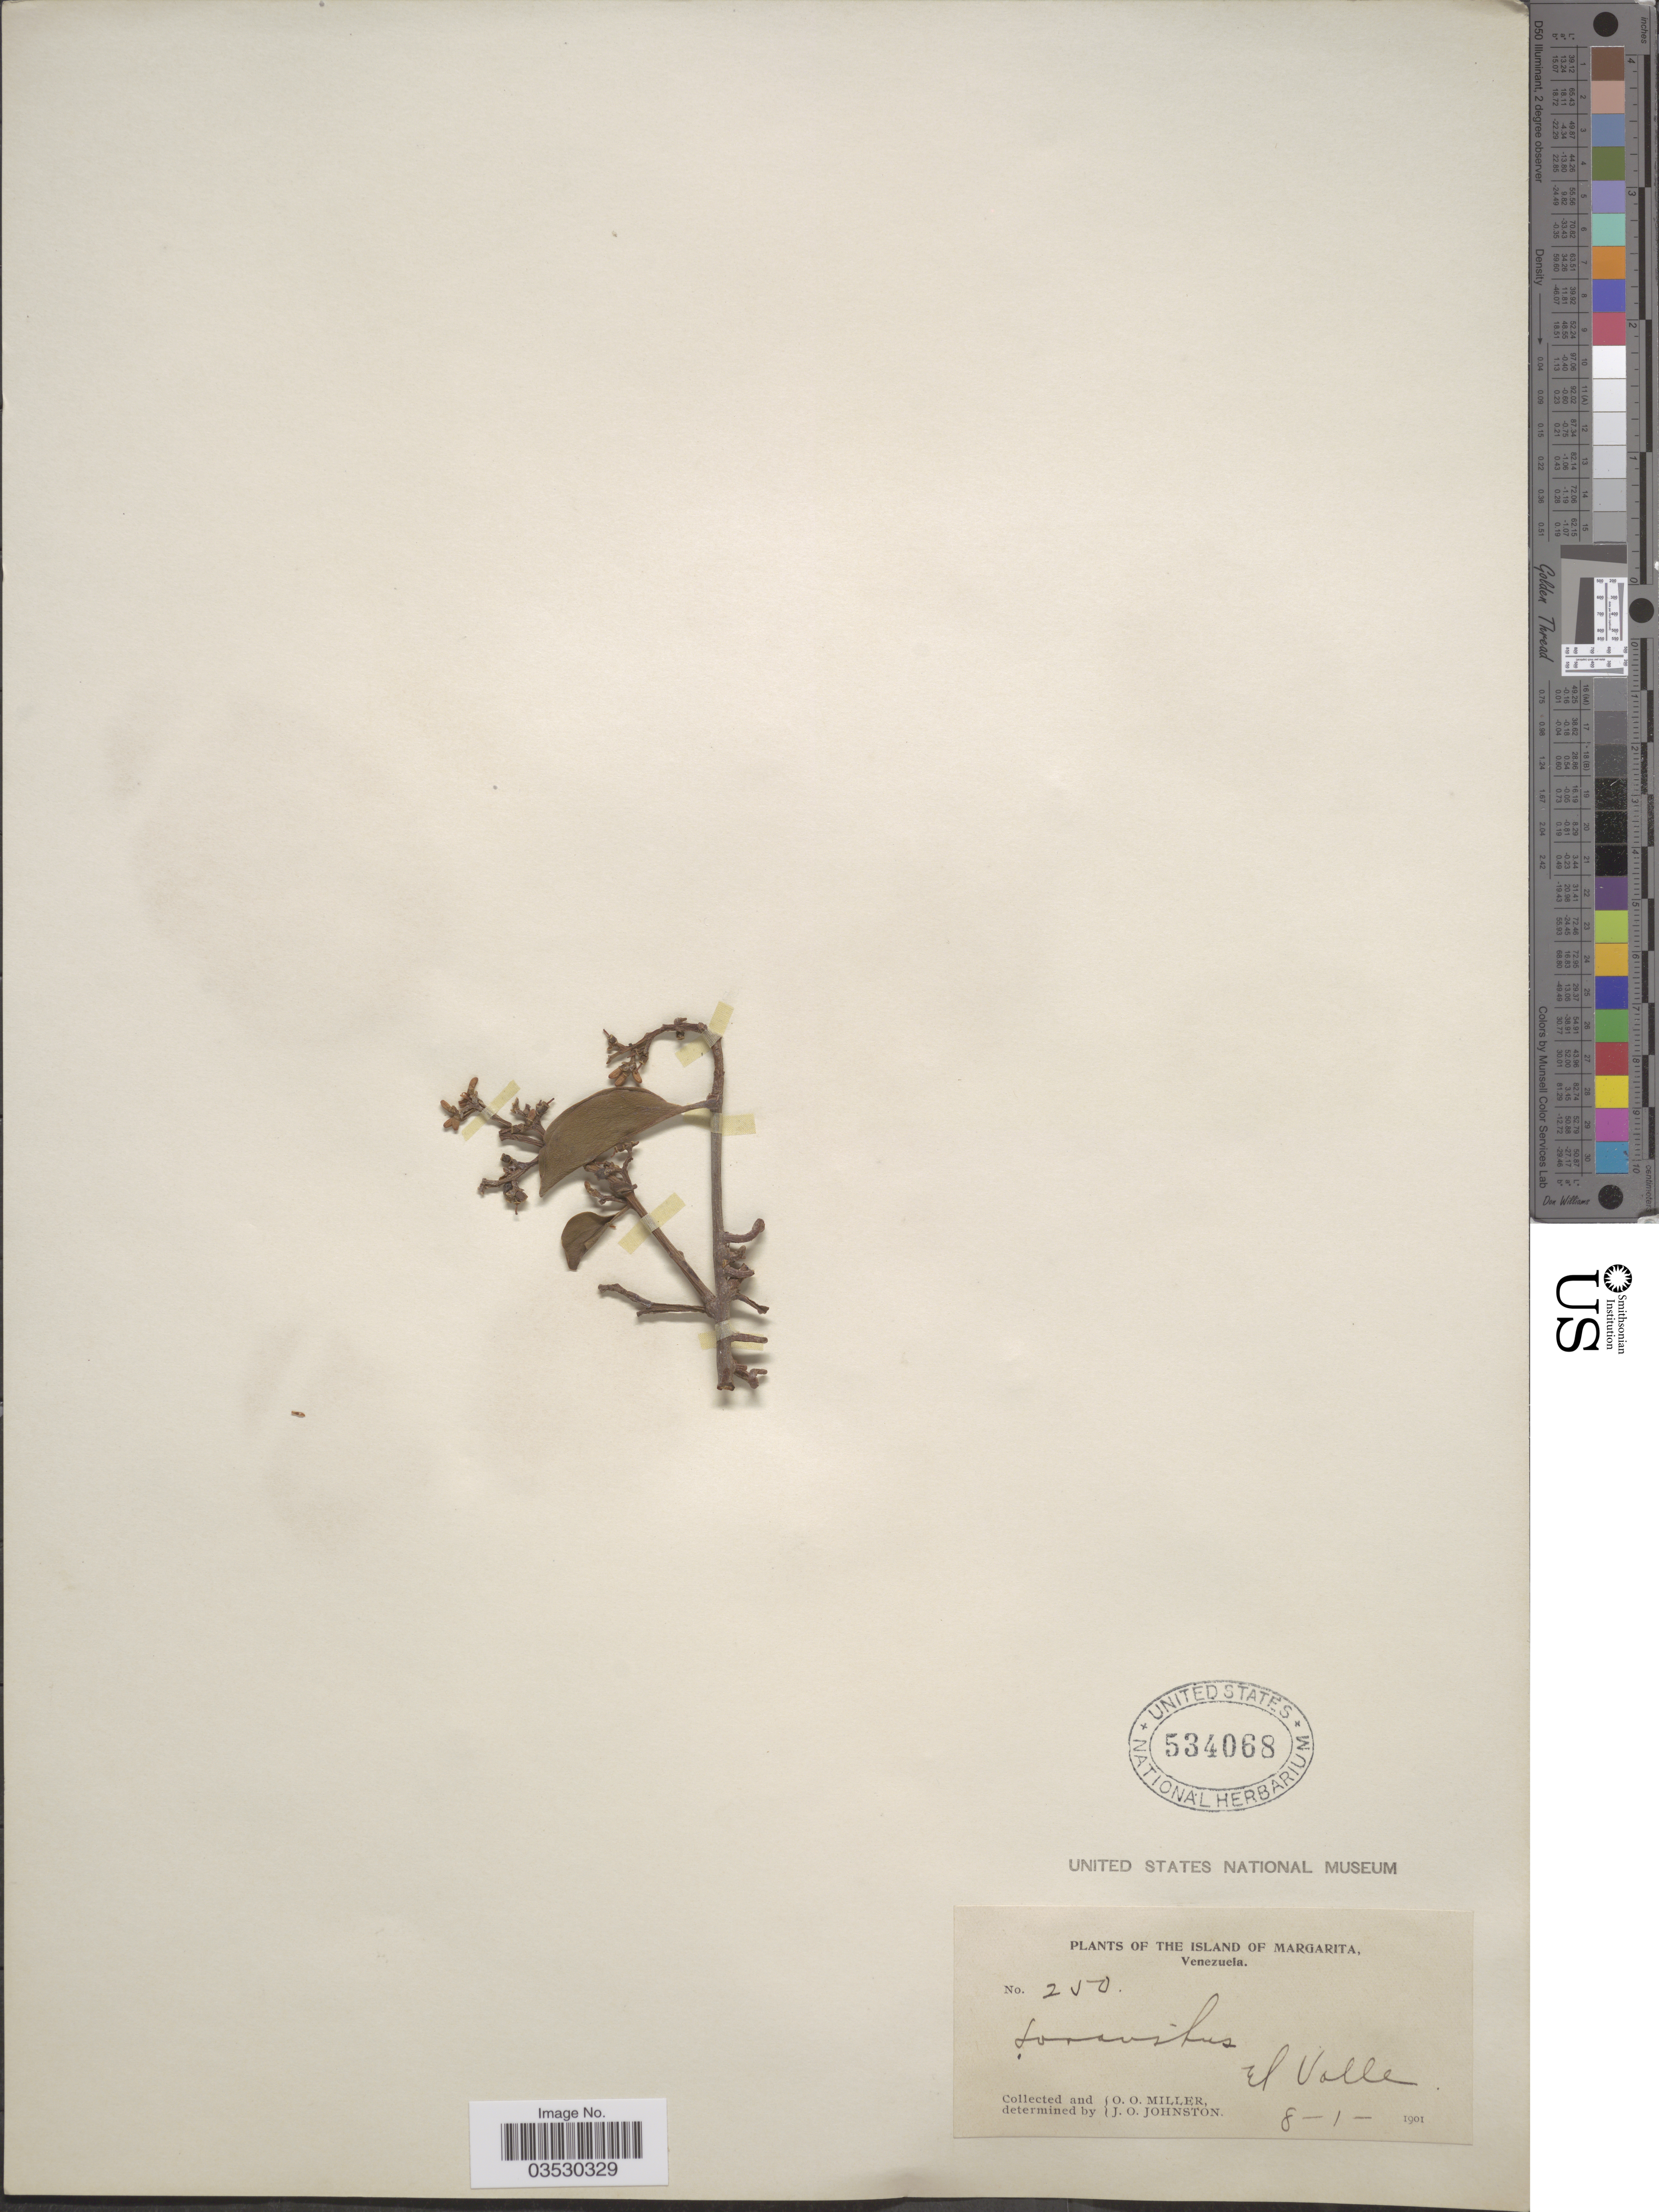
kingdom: Plantae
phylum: Tracheophyta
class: Magnoliopsida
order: Santalales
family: Loranthaceae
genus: Struthanthus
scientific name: Struthanthus aduncus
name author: (G. Mey.) G. Don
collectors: O. O. Miller & J. Johnston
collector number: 250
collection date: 1901-01-08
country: Venezuela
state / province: Nueva Esparta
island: Margarita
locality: Island of Margarita. El Valle.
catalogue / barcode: US 534068